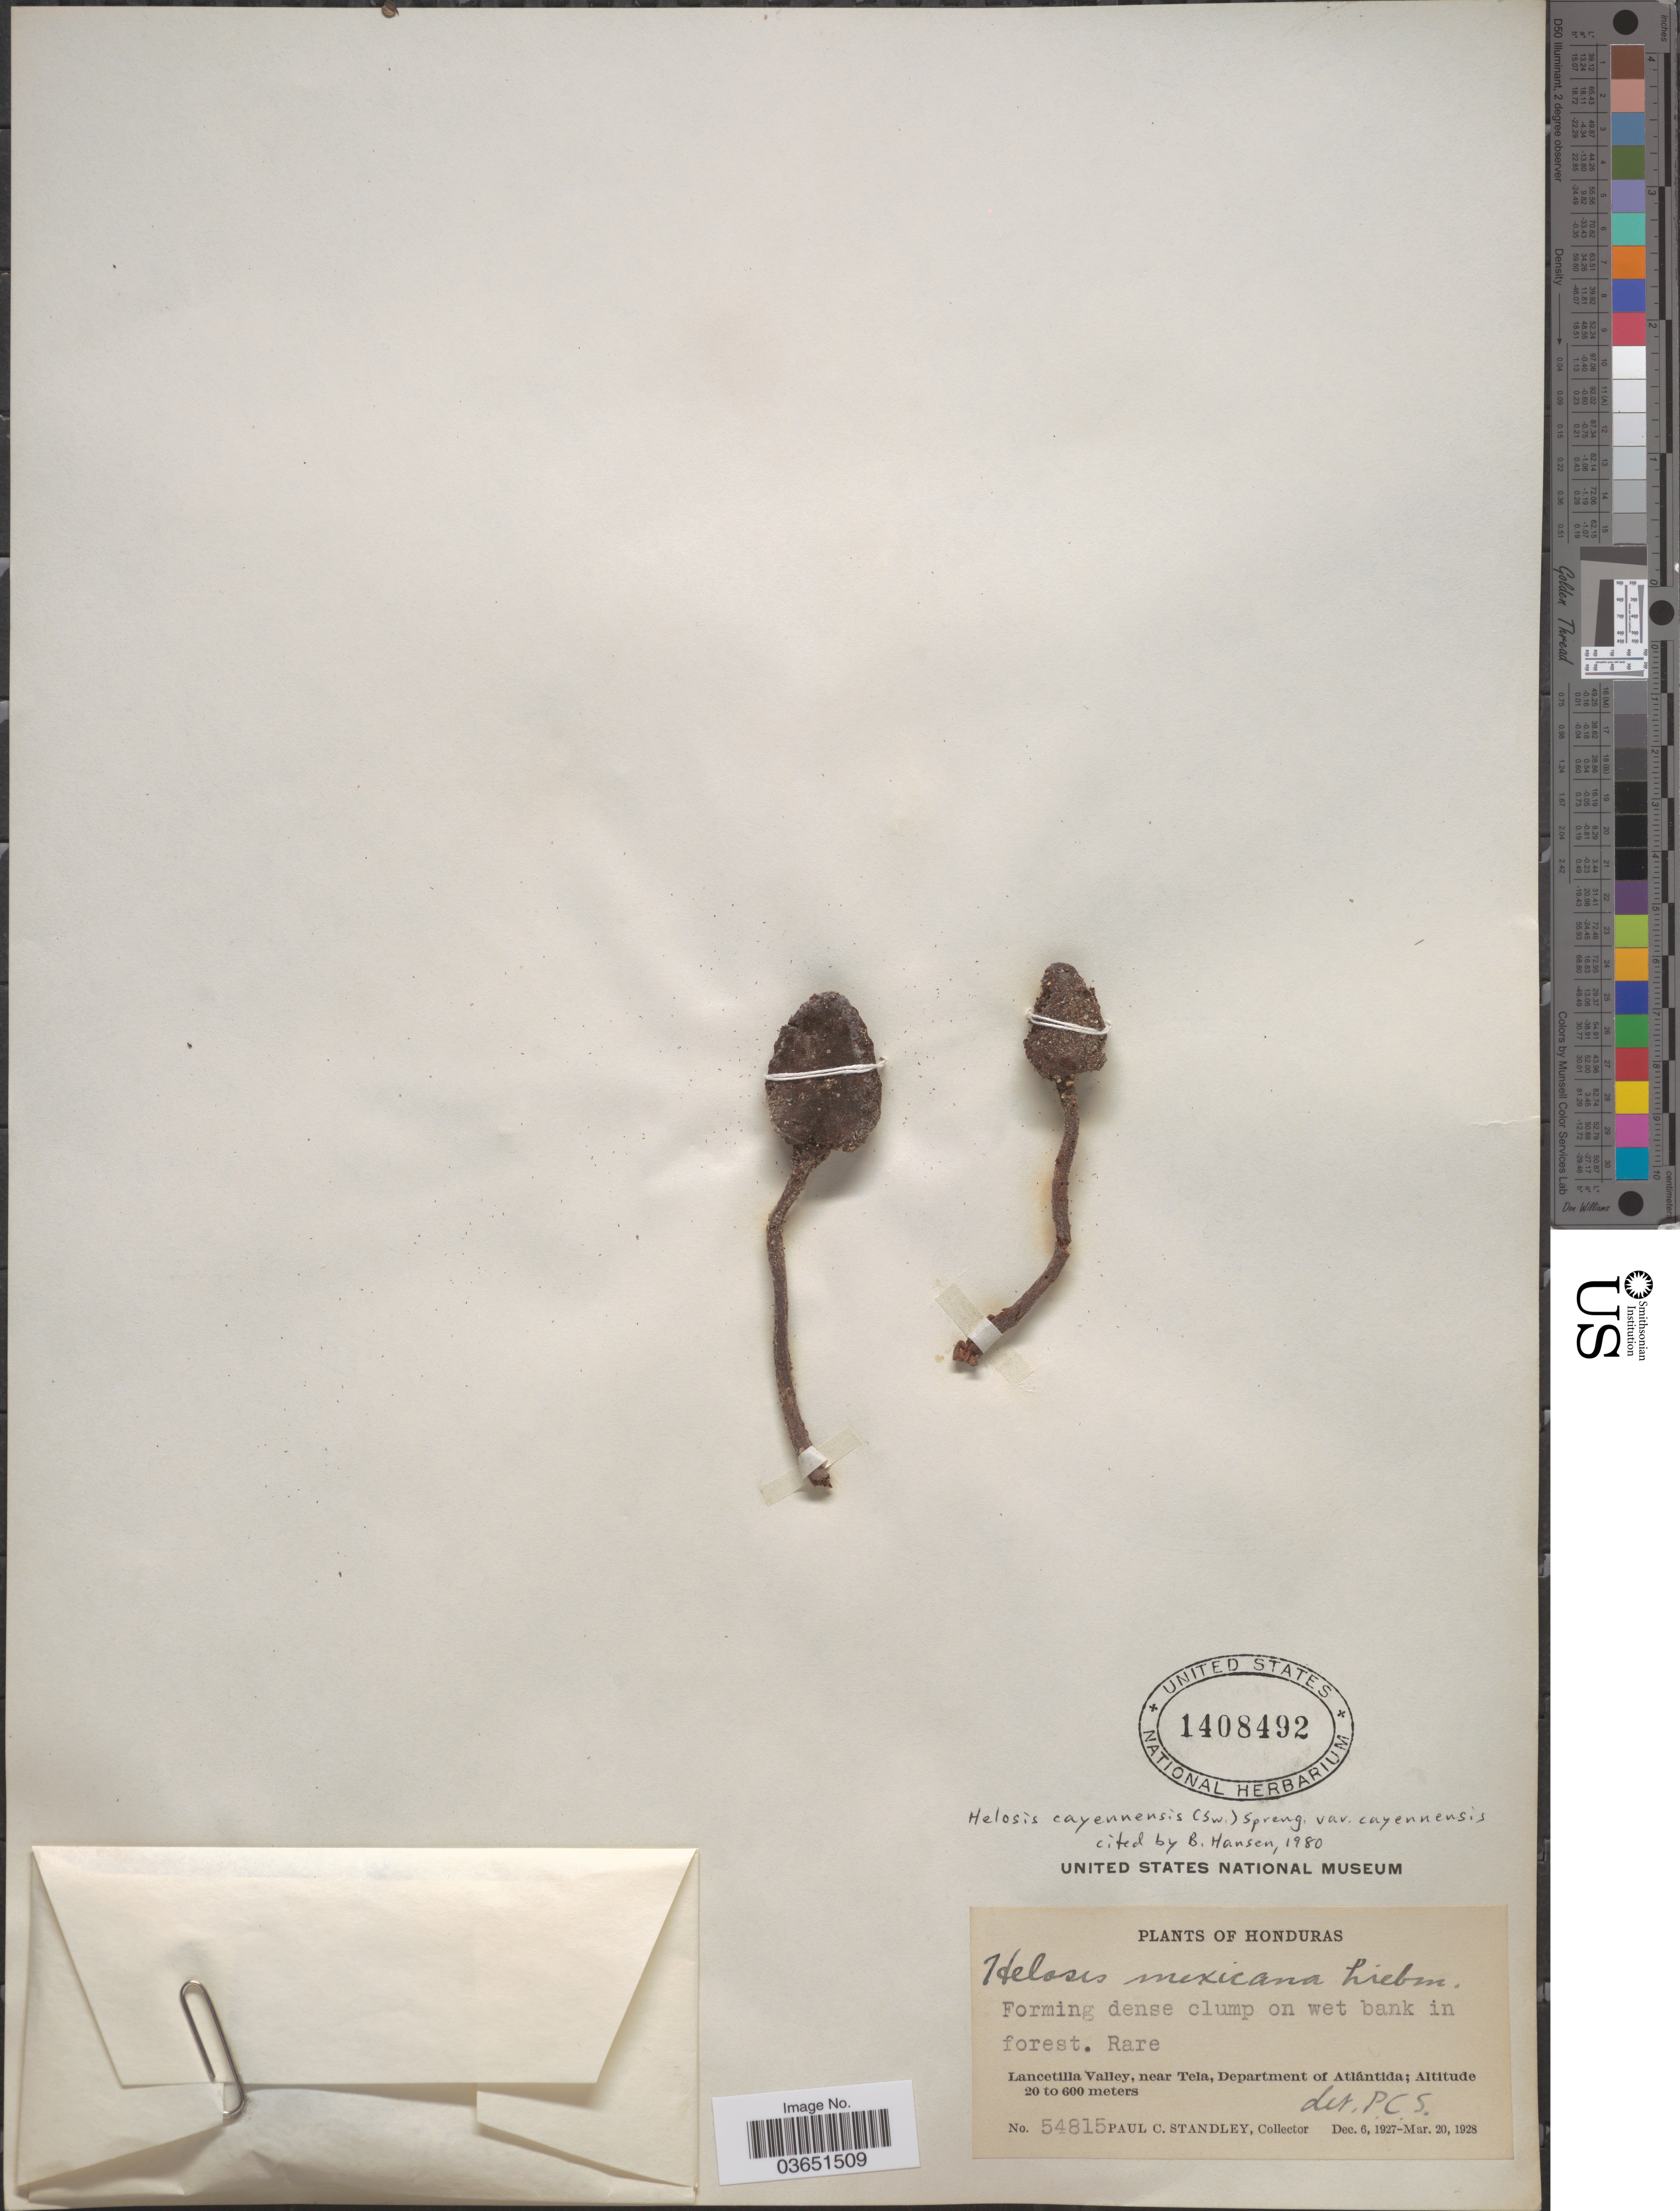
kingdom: Plantae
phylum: Tracheophyta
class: Magnoliopsida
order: Santalales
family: Balanophoraceae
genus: Helosis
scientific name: Helosis cayennensis var. cayennensis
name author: (Sw.) Spreng.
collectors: P. C. Standley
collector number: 54815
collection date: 1927-12-06/1928-03-20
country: Honduras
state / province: Atlántida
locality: Lancetilla Valley, near Tela, Department of Atlántida.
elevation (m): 20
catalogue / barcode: US 1408492